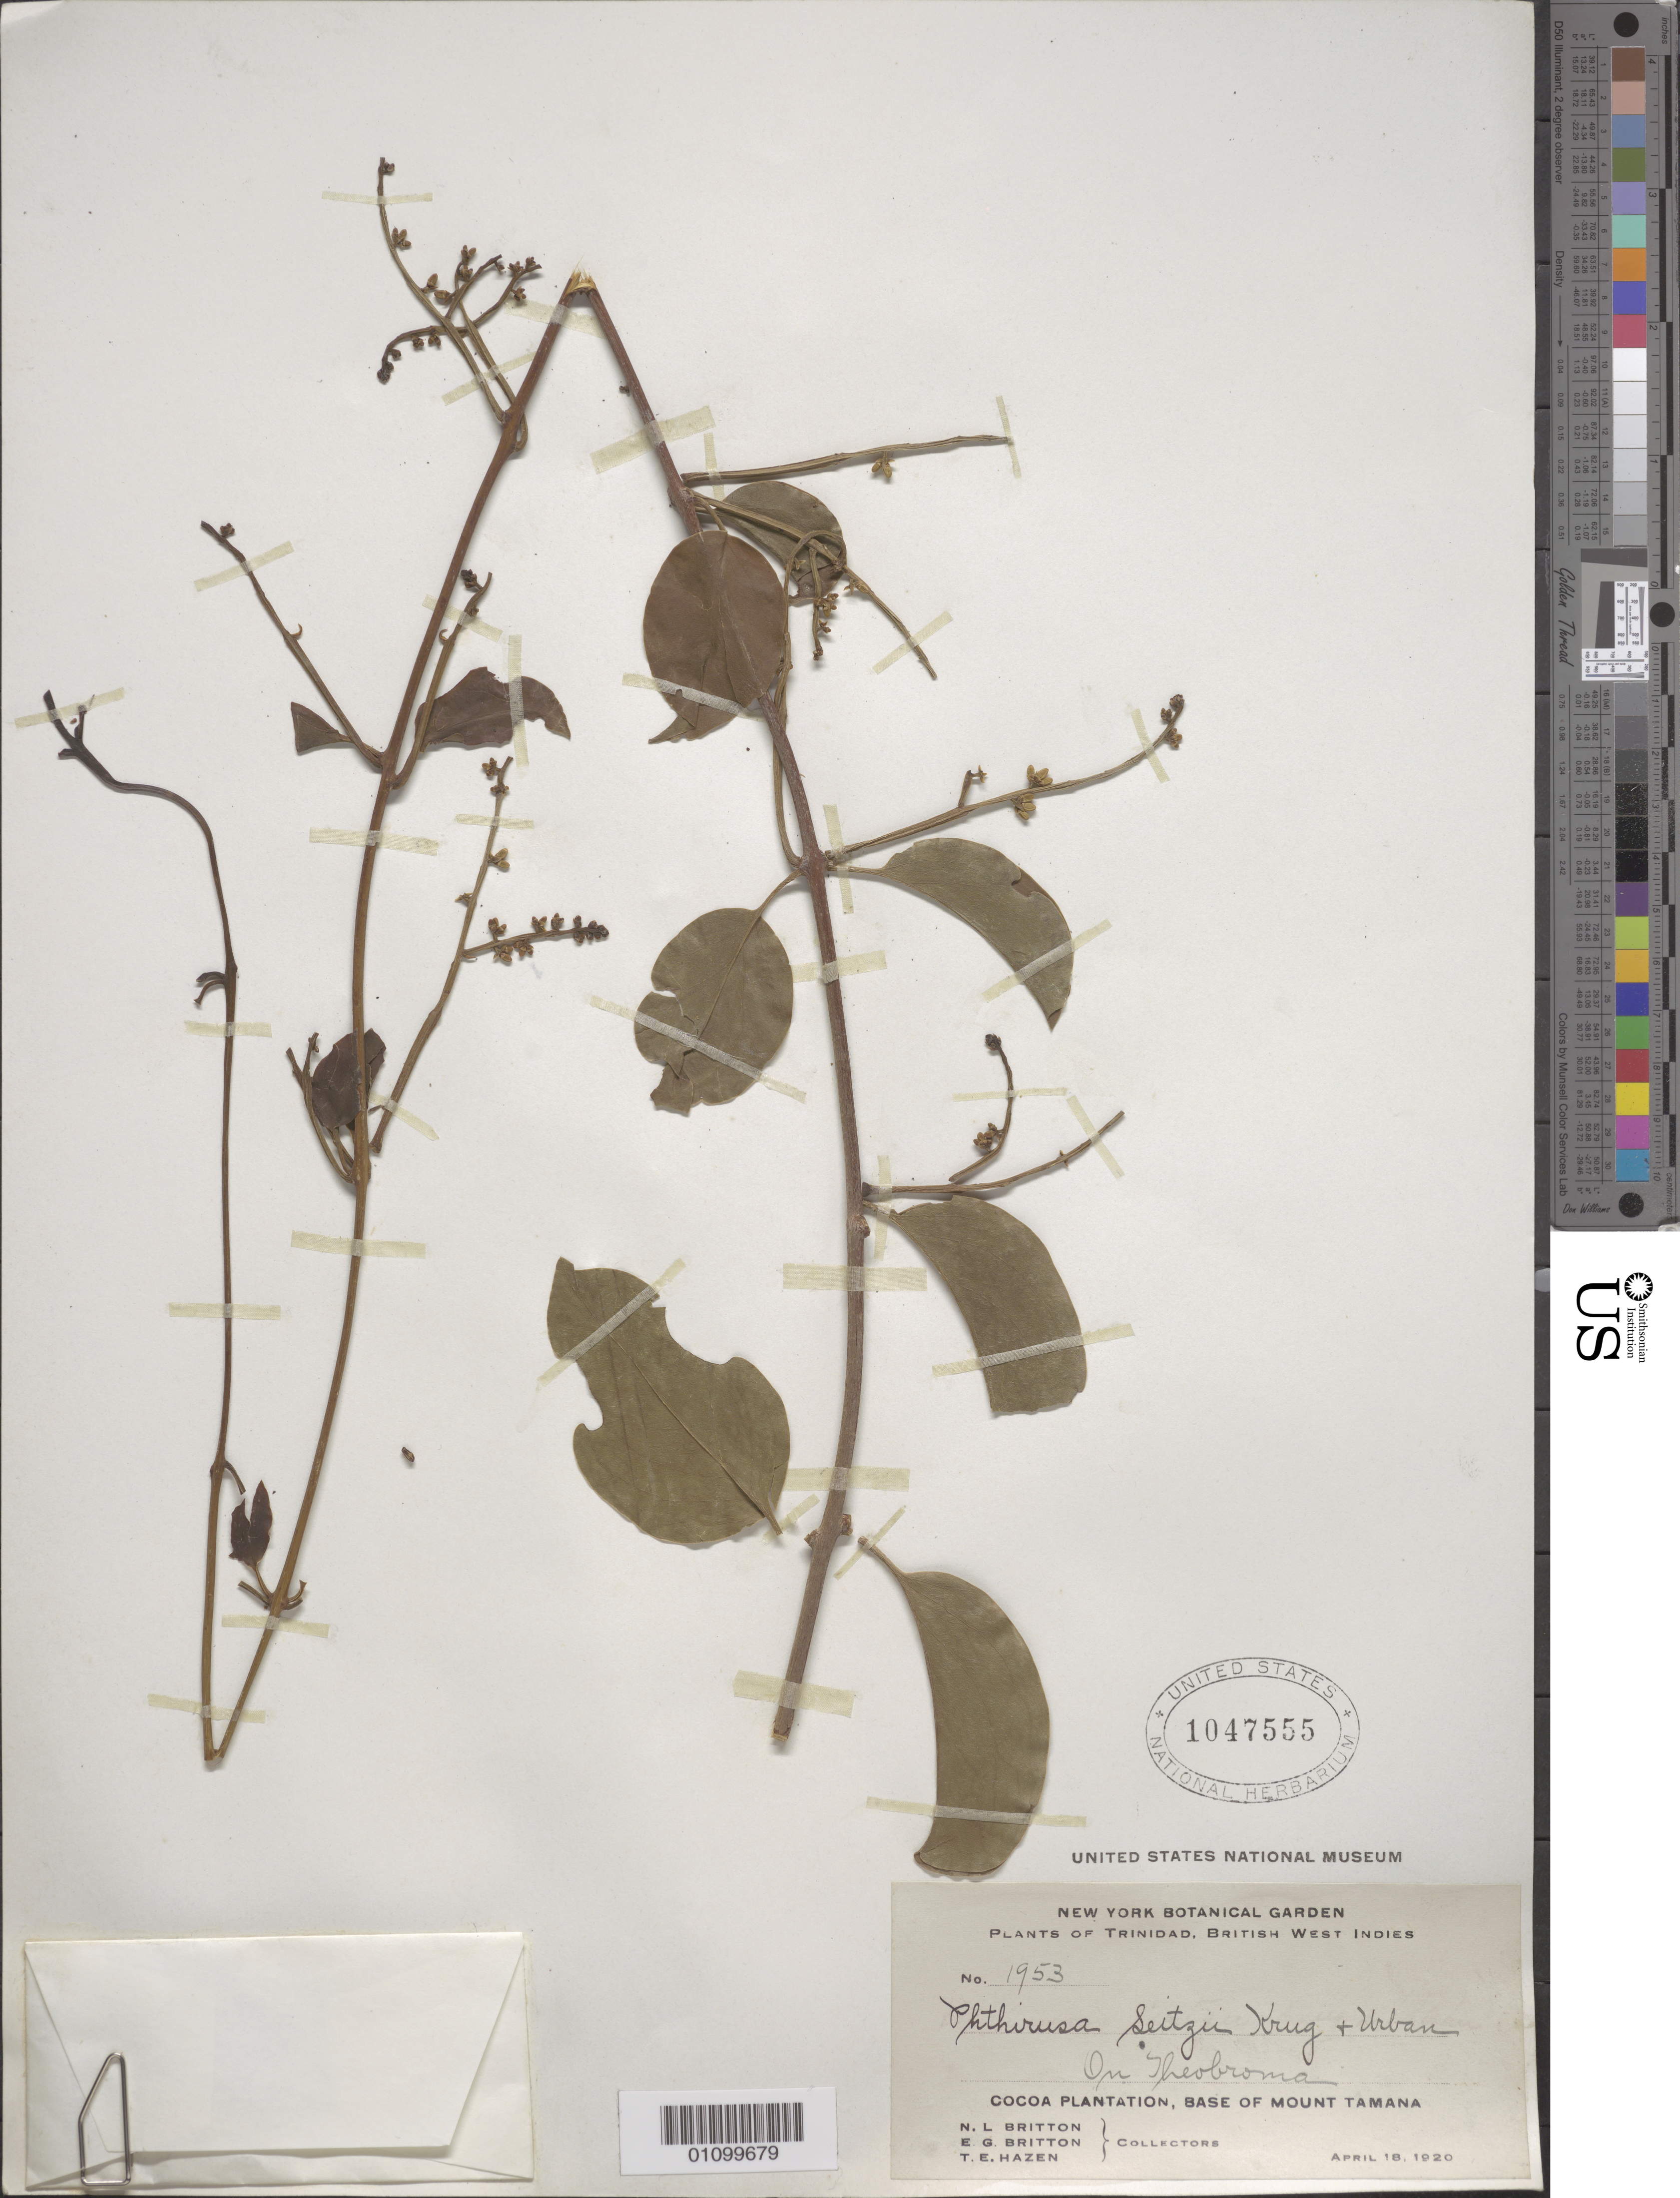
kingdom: Plantae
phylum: Tracheophyta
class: Magnoliopsida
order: Santalales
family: Loranthaceae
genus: Phthirusa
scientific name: Phthirusa seitzii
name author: Krug & Urb.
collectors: N. Britton, E. G. Britton & T. E. Hazen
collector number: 1953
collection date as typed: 18 Apr 1920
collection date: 1920-04-18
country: Trinidad and Tobago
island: Trinidad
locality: Cocoa Plantation, Base of Mount Tamana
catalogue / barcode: US 1047555